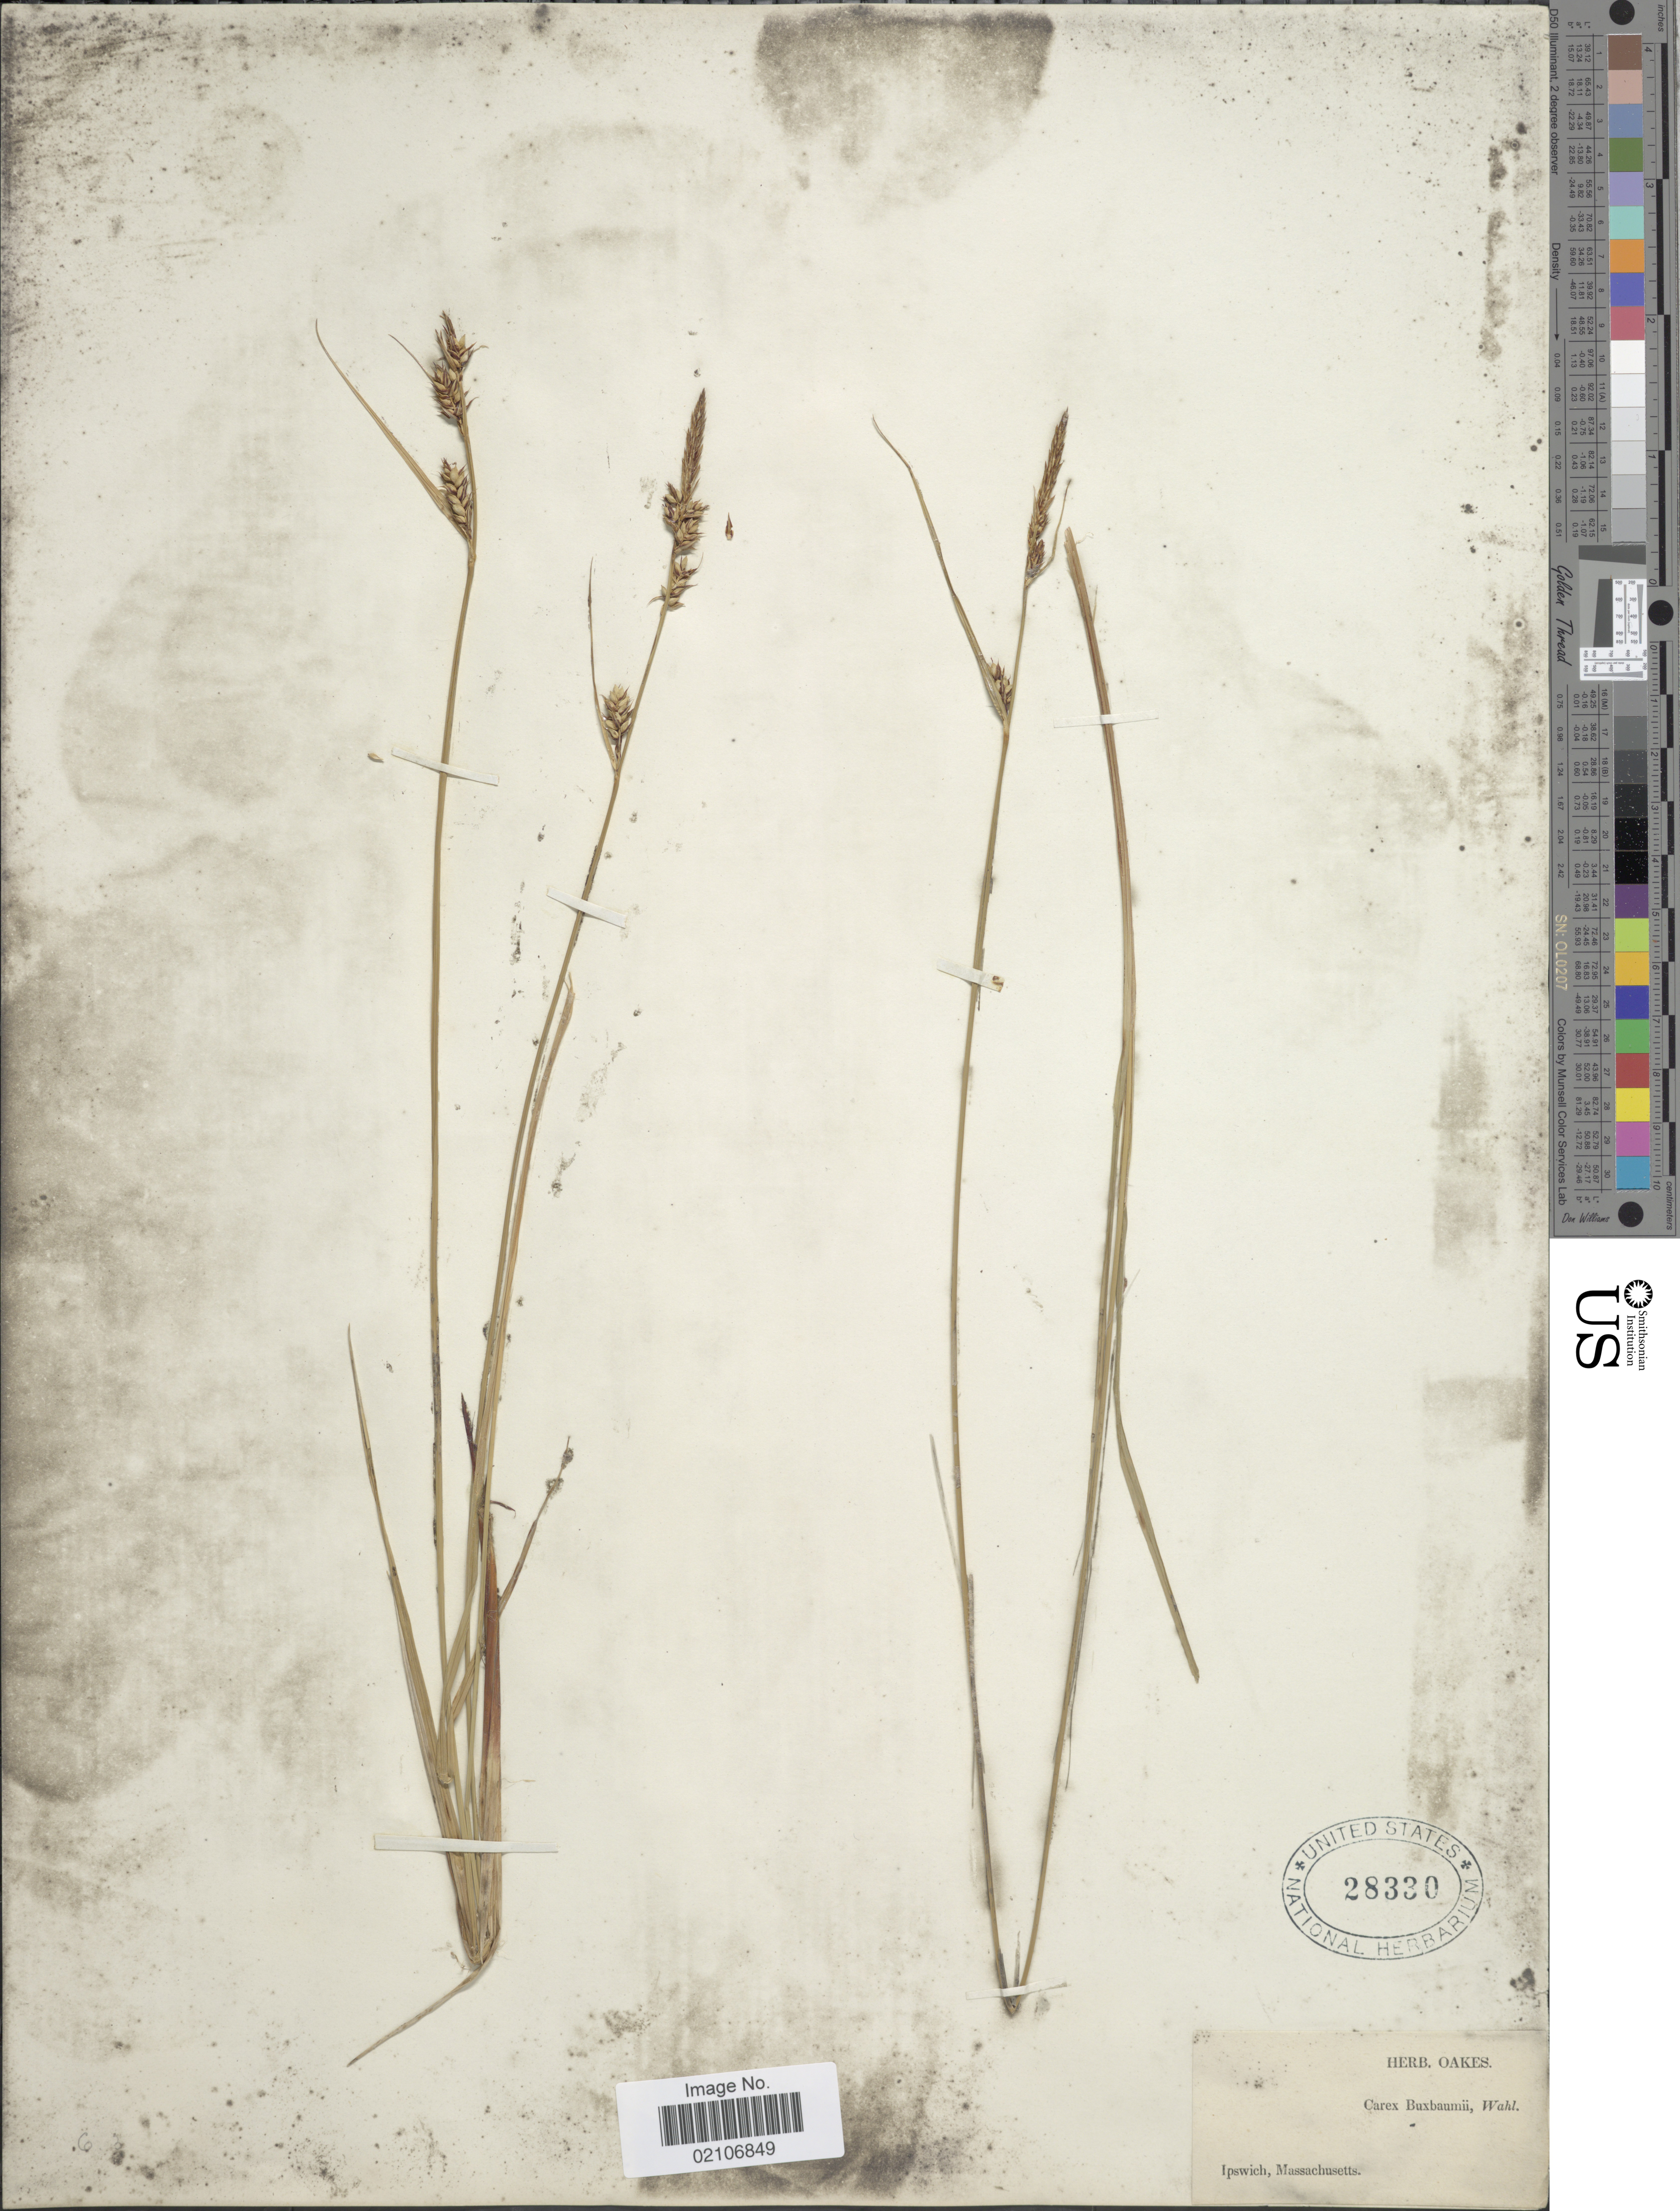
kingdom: Plantae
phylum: Tracheophyta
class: Liliopsida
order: Poales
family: Cyperaceae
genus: Carex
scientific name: Carex buxbaumii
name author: Wahlenb.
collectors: ex herb. Oakes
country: United States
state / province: Massachusetts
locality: Ipswich, Massachusetts.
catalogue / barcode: US 28330